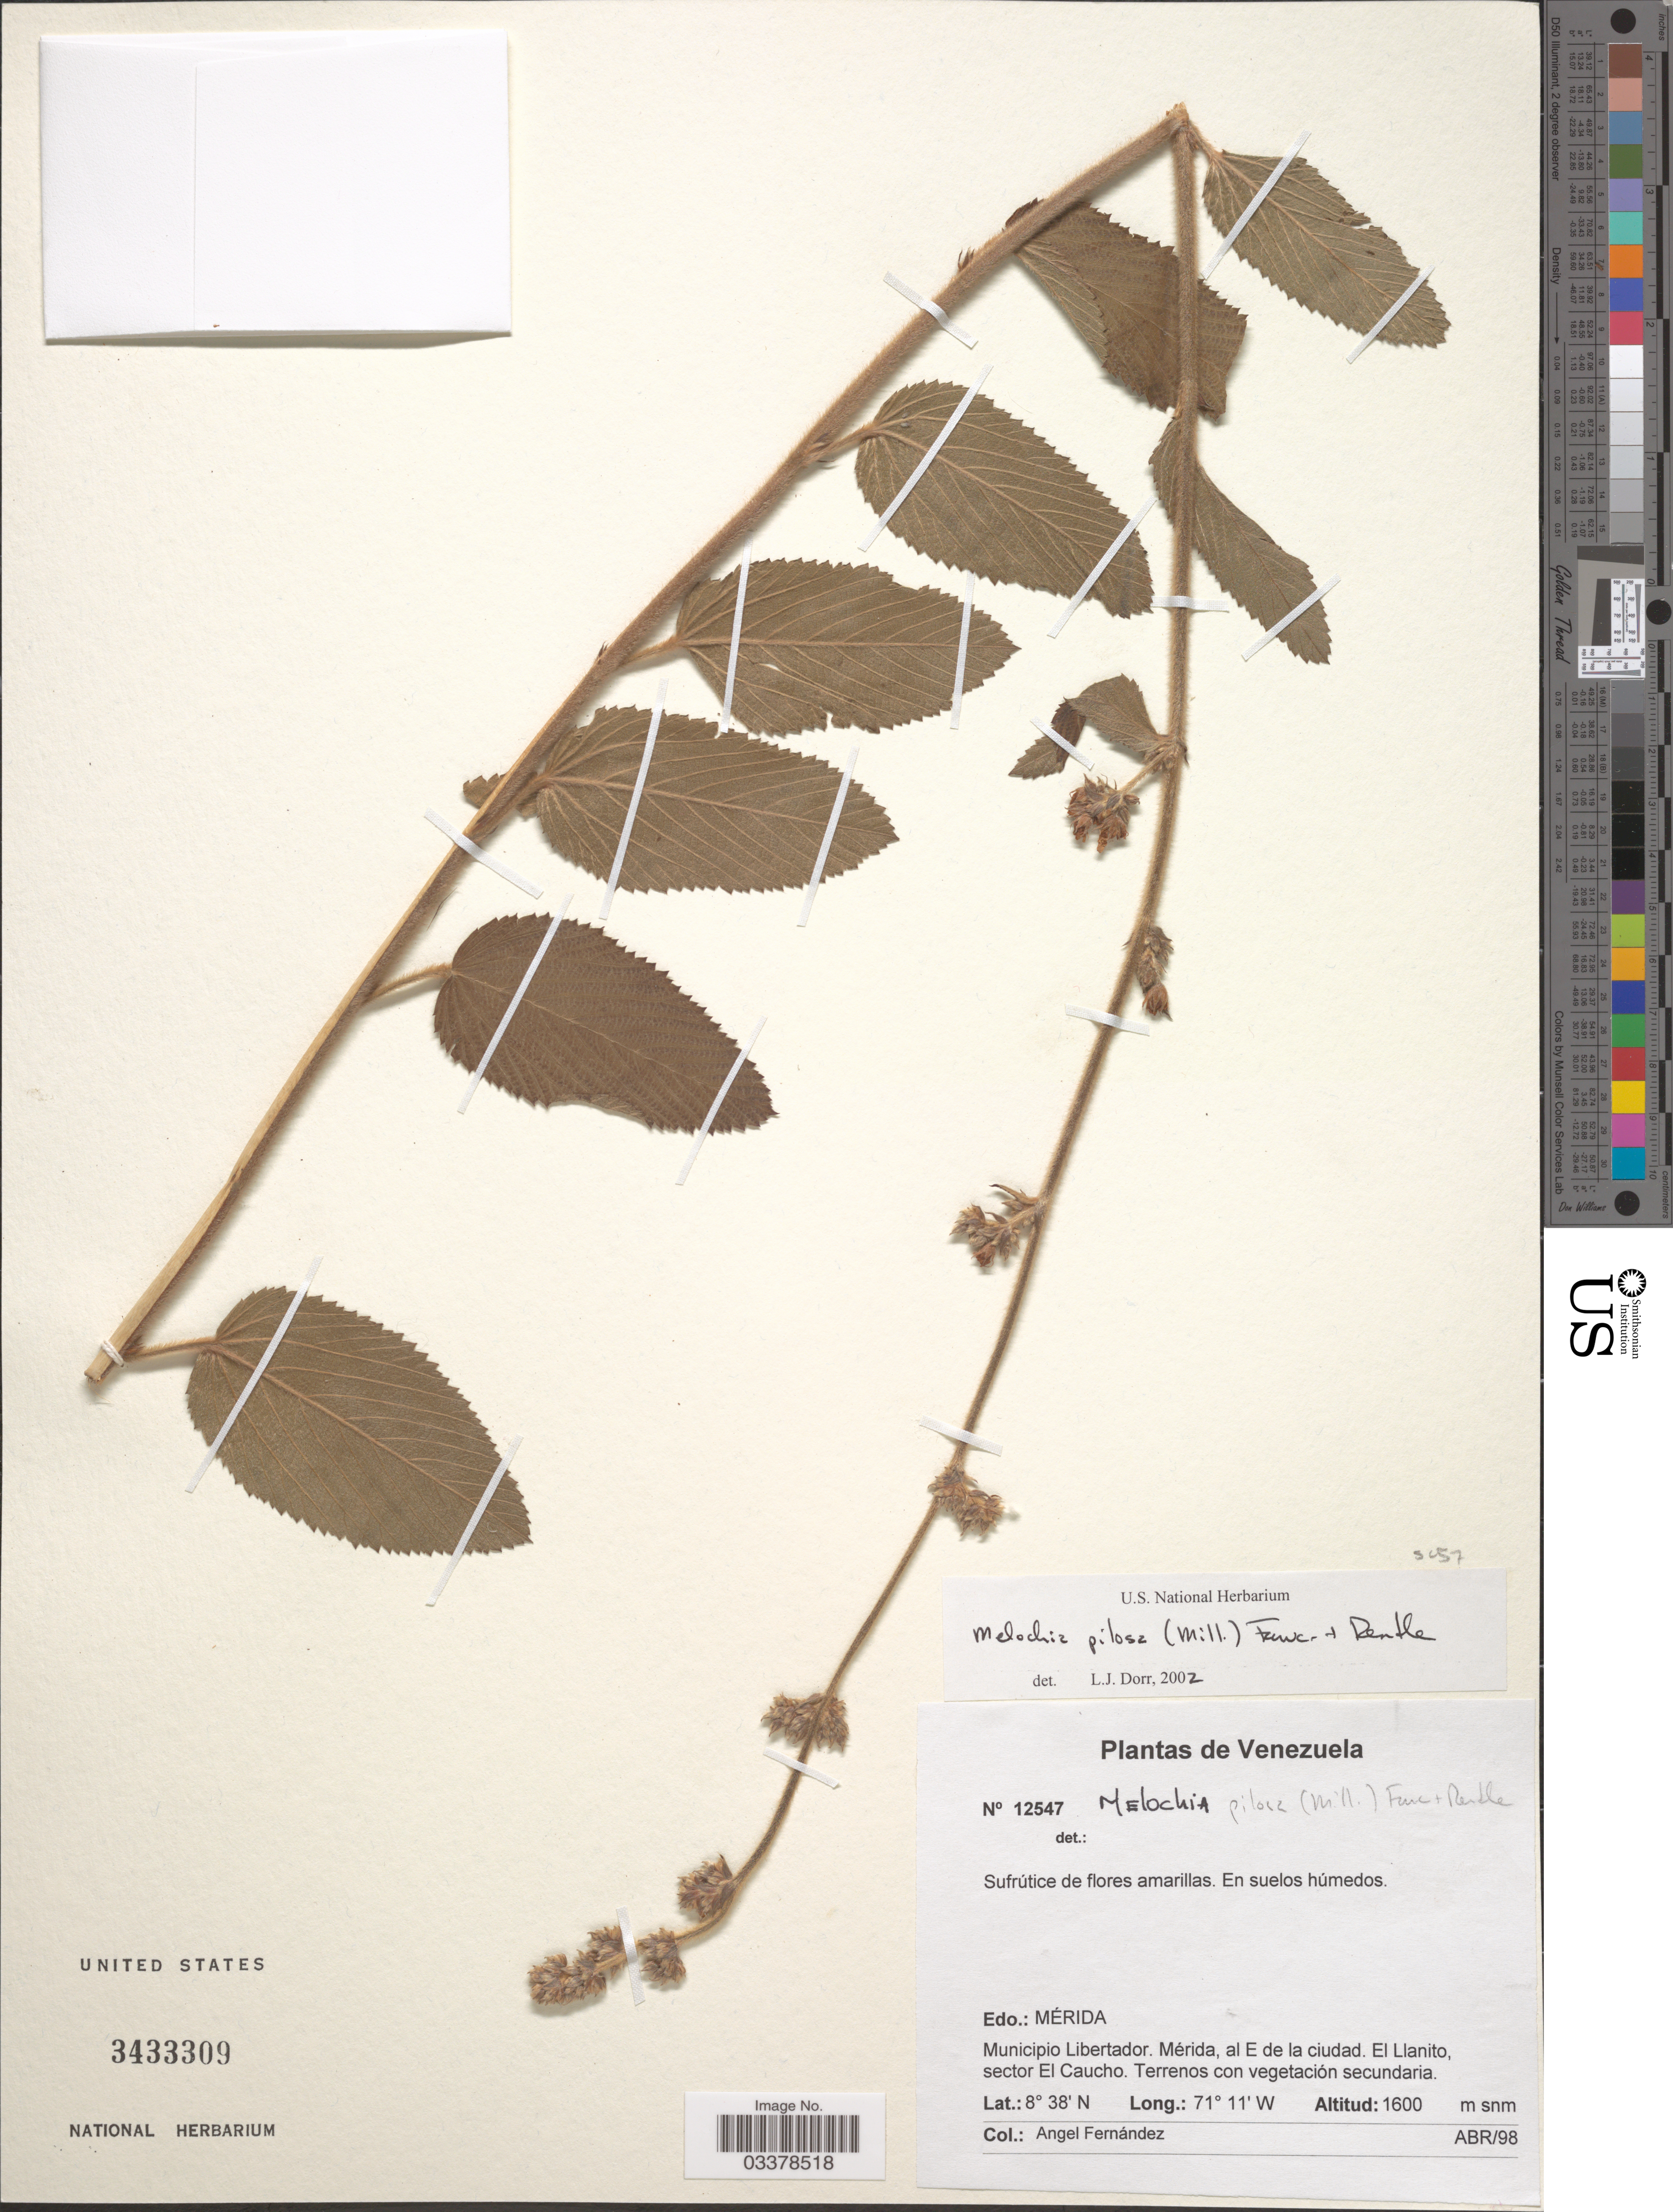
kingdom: Plantae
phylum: Tracheophyta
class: Magnoliopsida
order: Malvales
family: Malvaceae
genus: Melochia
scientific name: Melochia pilosa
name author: (Mill.) Fawc. & Rendle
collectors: Á. Fernández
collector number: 12547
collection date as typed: Transcribed d/m/y: /4/98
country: Venezuela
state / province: Mérida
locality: Municipio Libertador. Mérida, al E de ciudad. El Llanito, sector El Caucho.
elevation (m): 1600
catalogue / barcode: US 3433309